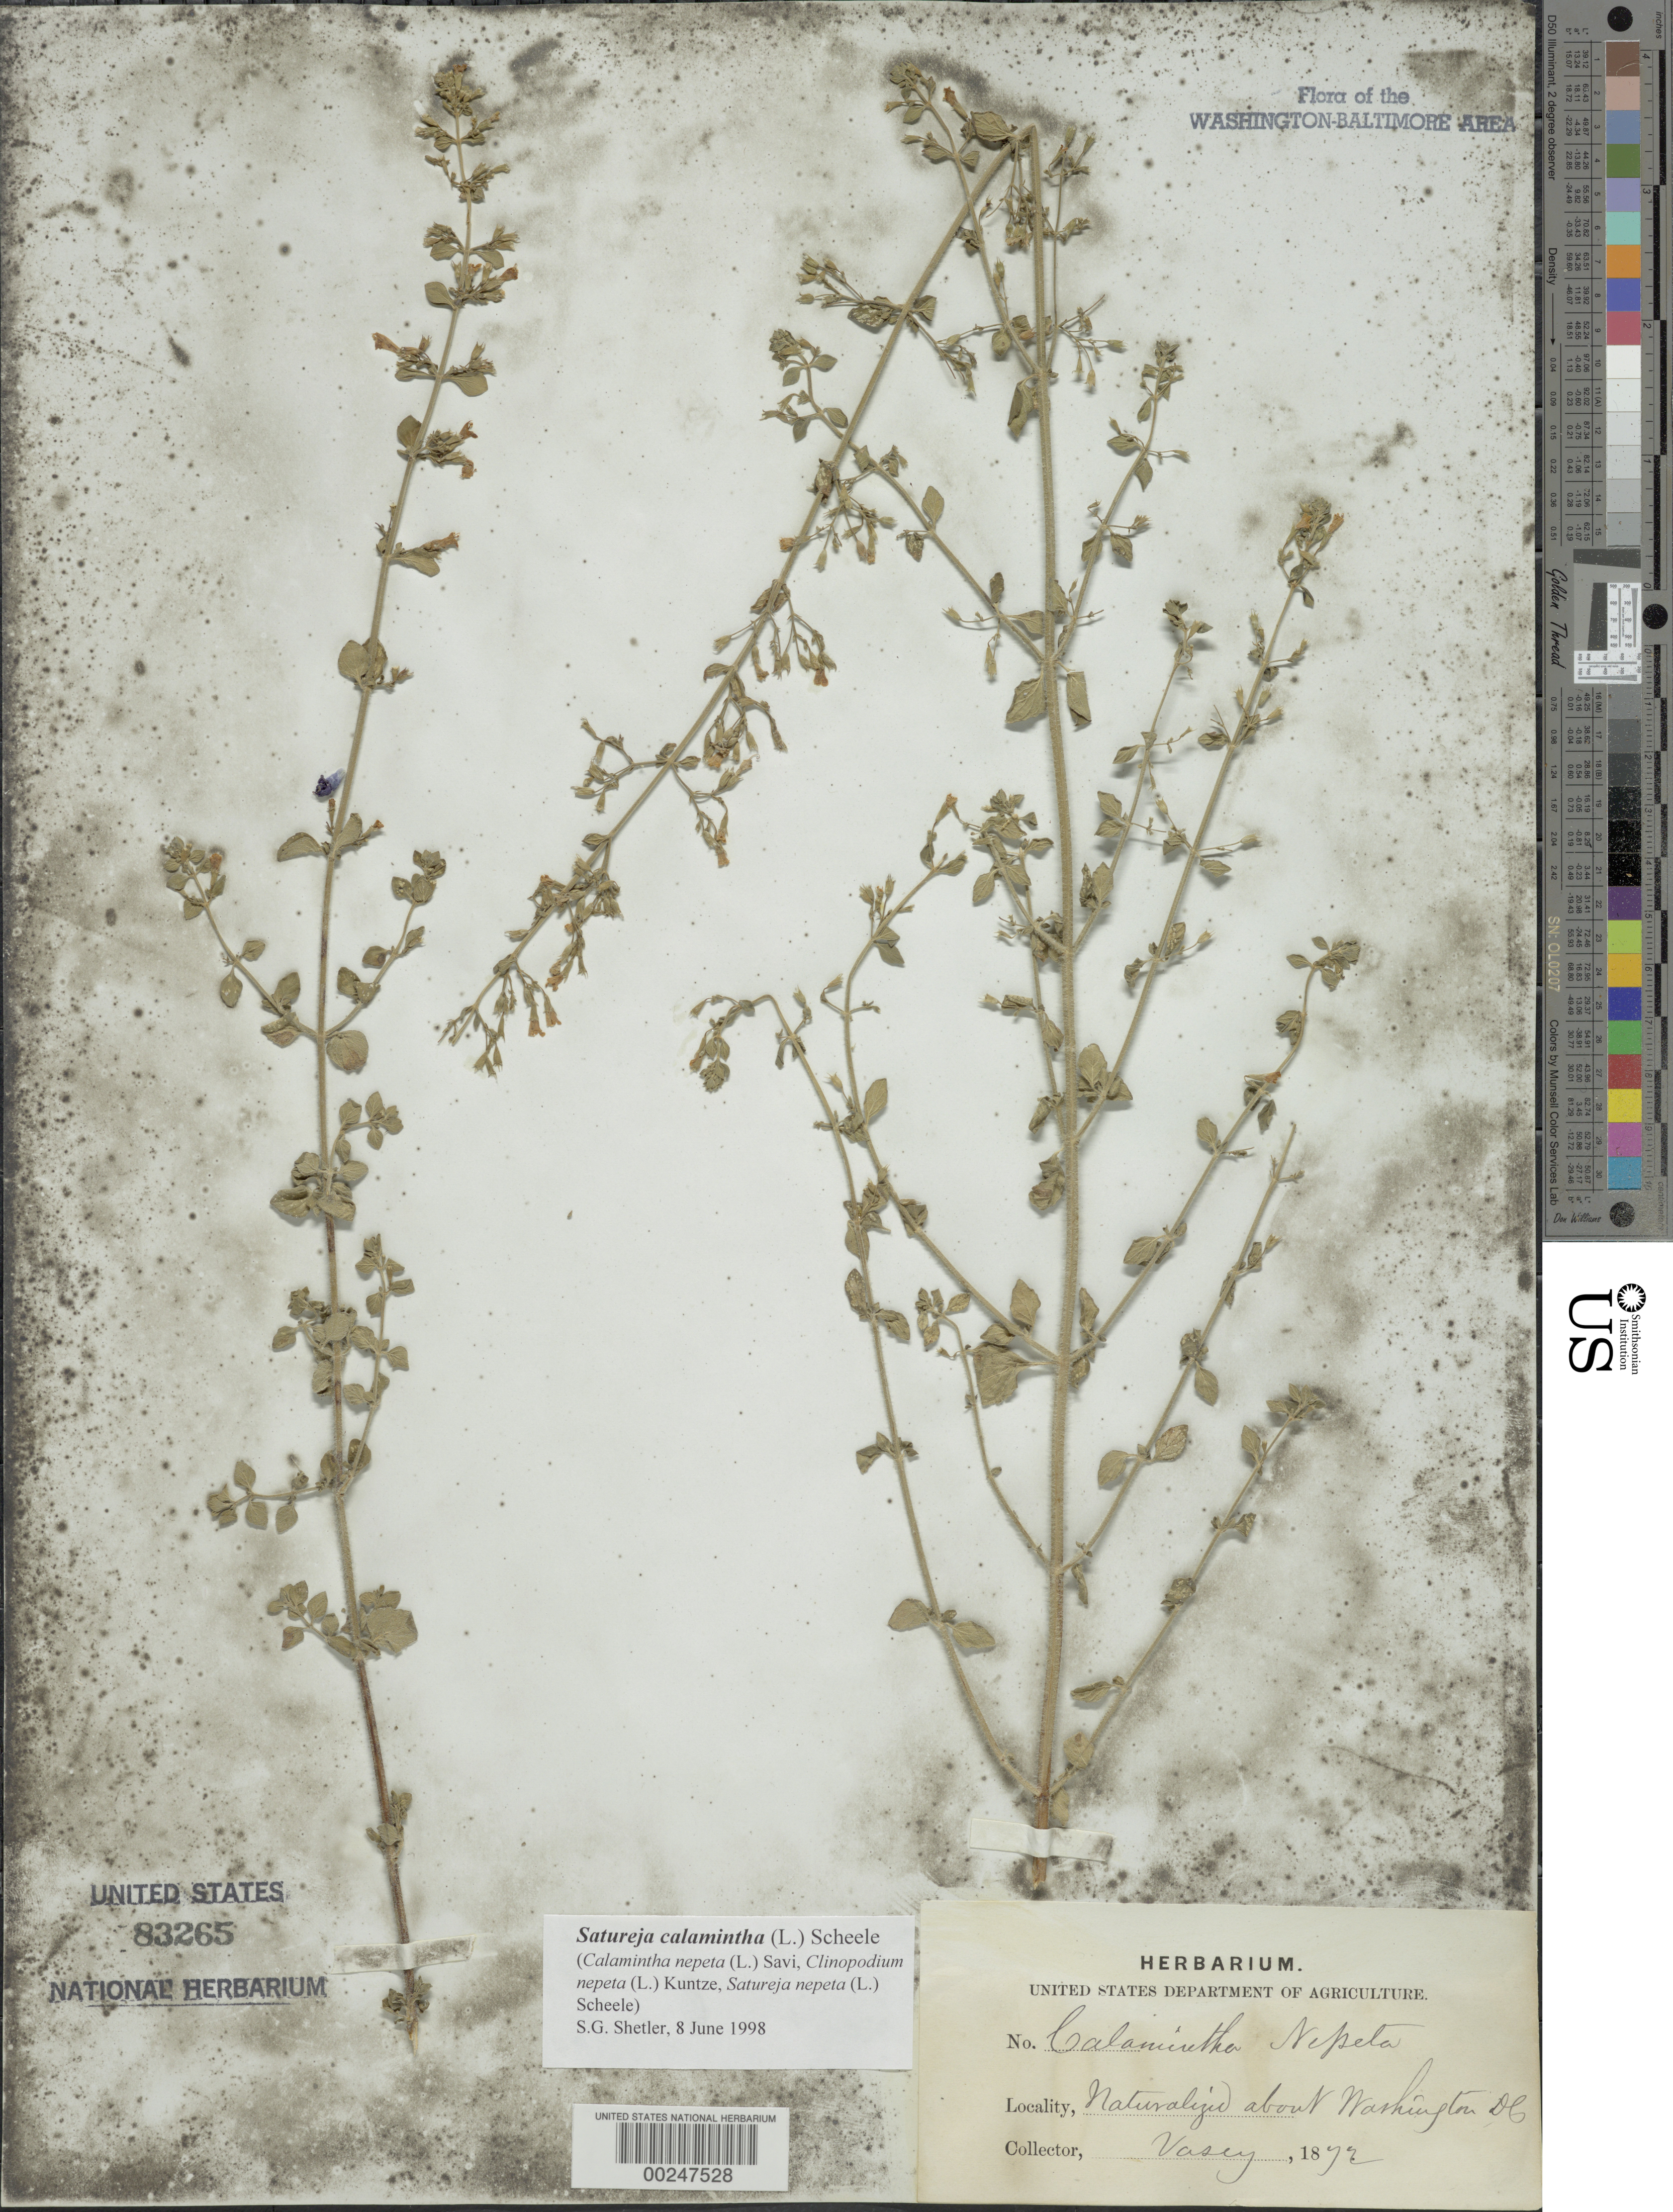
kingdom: Plantae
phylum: Tracheophyta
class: Magnoliopsida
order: Lamiales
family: Lamiaceae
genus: Clinopodium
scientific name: Clinopodium nepeta subsp. glandulosum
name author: (Req.) Govaerts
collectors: G. Vasey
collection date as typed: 1872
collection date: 1872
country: United States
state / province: District of Columbia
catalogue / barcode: US 83265